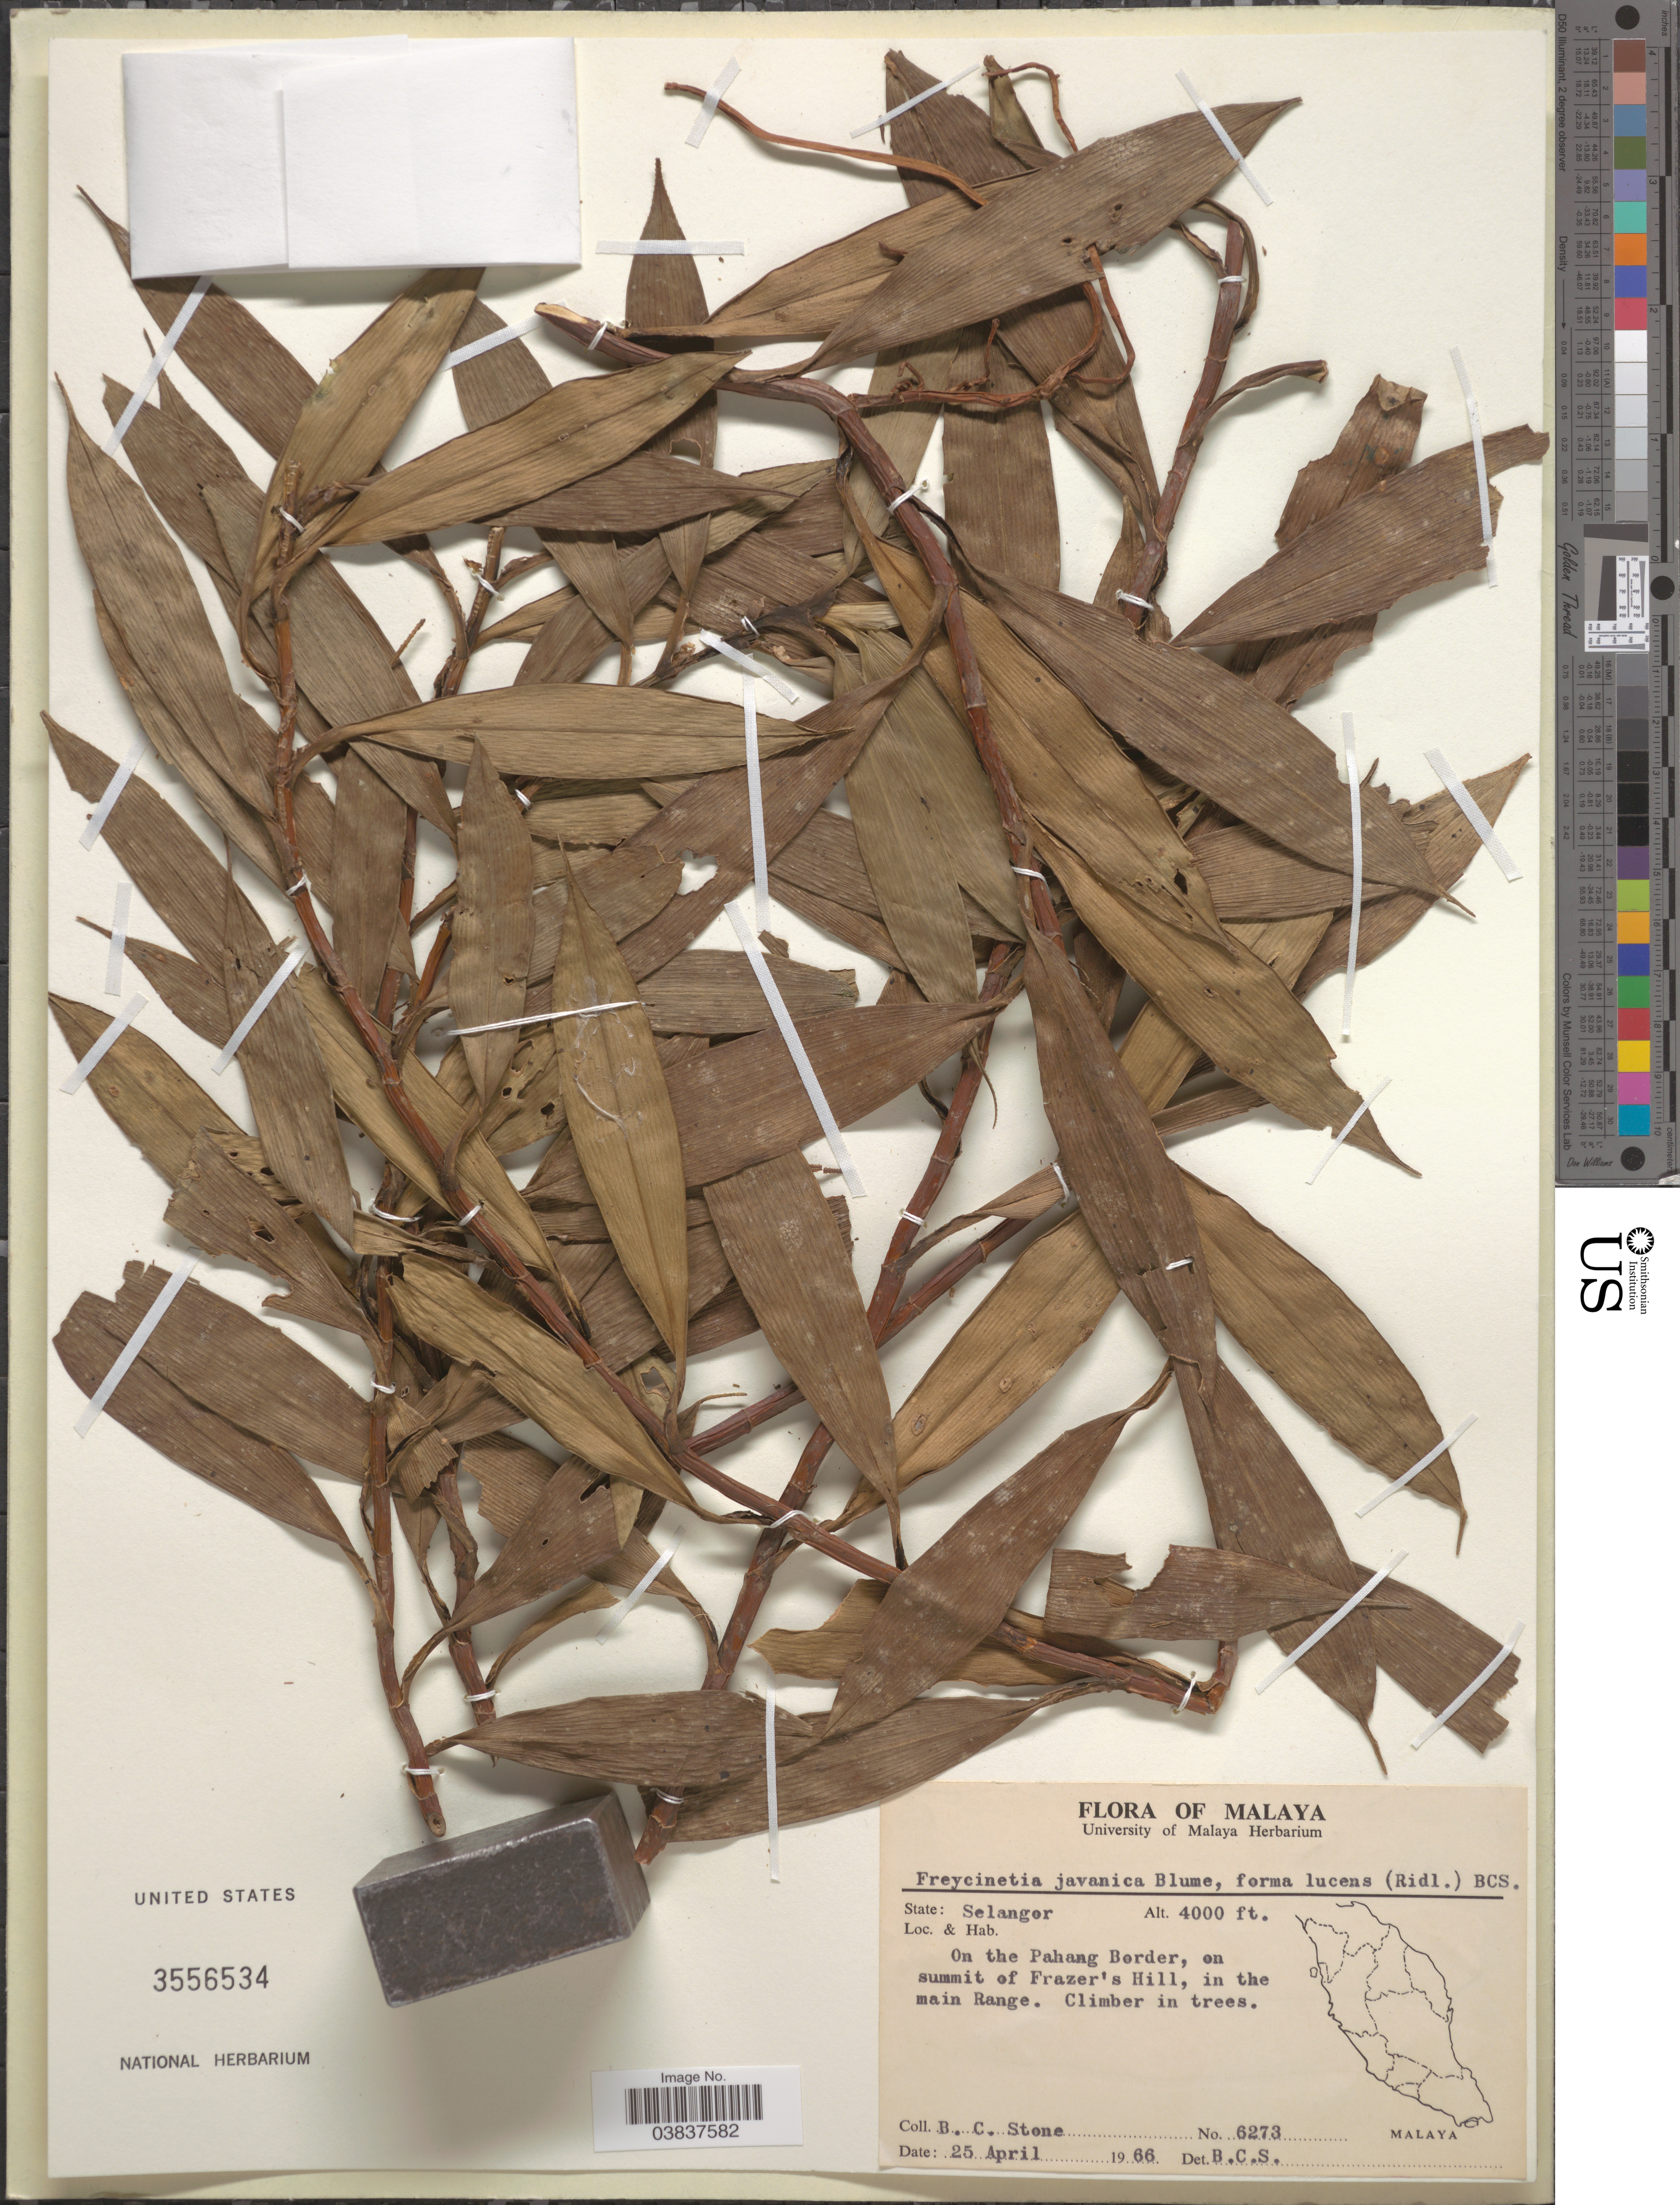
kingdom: Plantae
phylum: Tracheophyta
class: Liliopsida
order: Pandanales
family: Pandanaceae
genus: Freycinetia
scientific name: Freycinetia lucens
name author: Ridl.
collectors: B. C. Stone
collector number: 6273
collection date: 1966-04-25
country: Malaysia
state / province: Selangor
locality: On the Pahang Border, on summit of Frazer's Hill, in the main Range.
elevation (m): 1219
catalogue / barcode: US 3556534